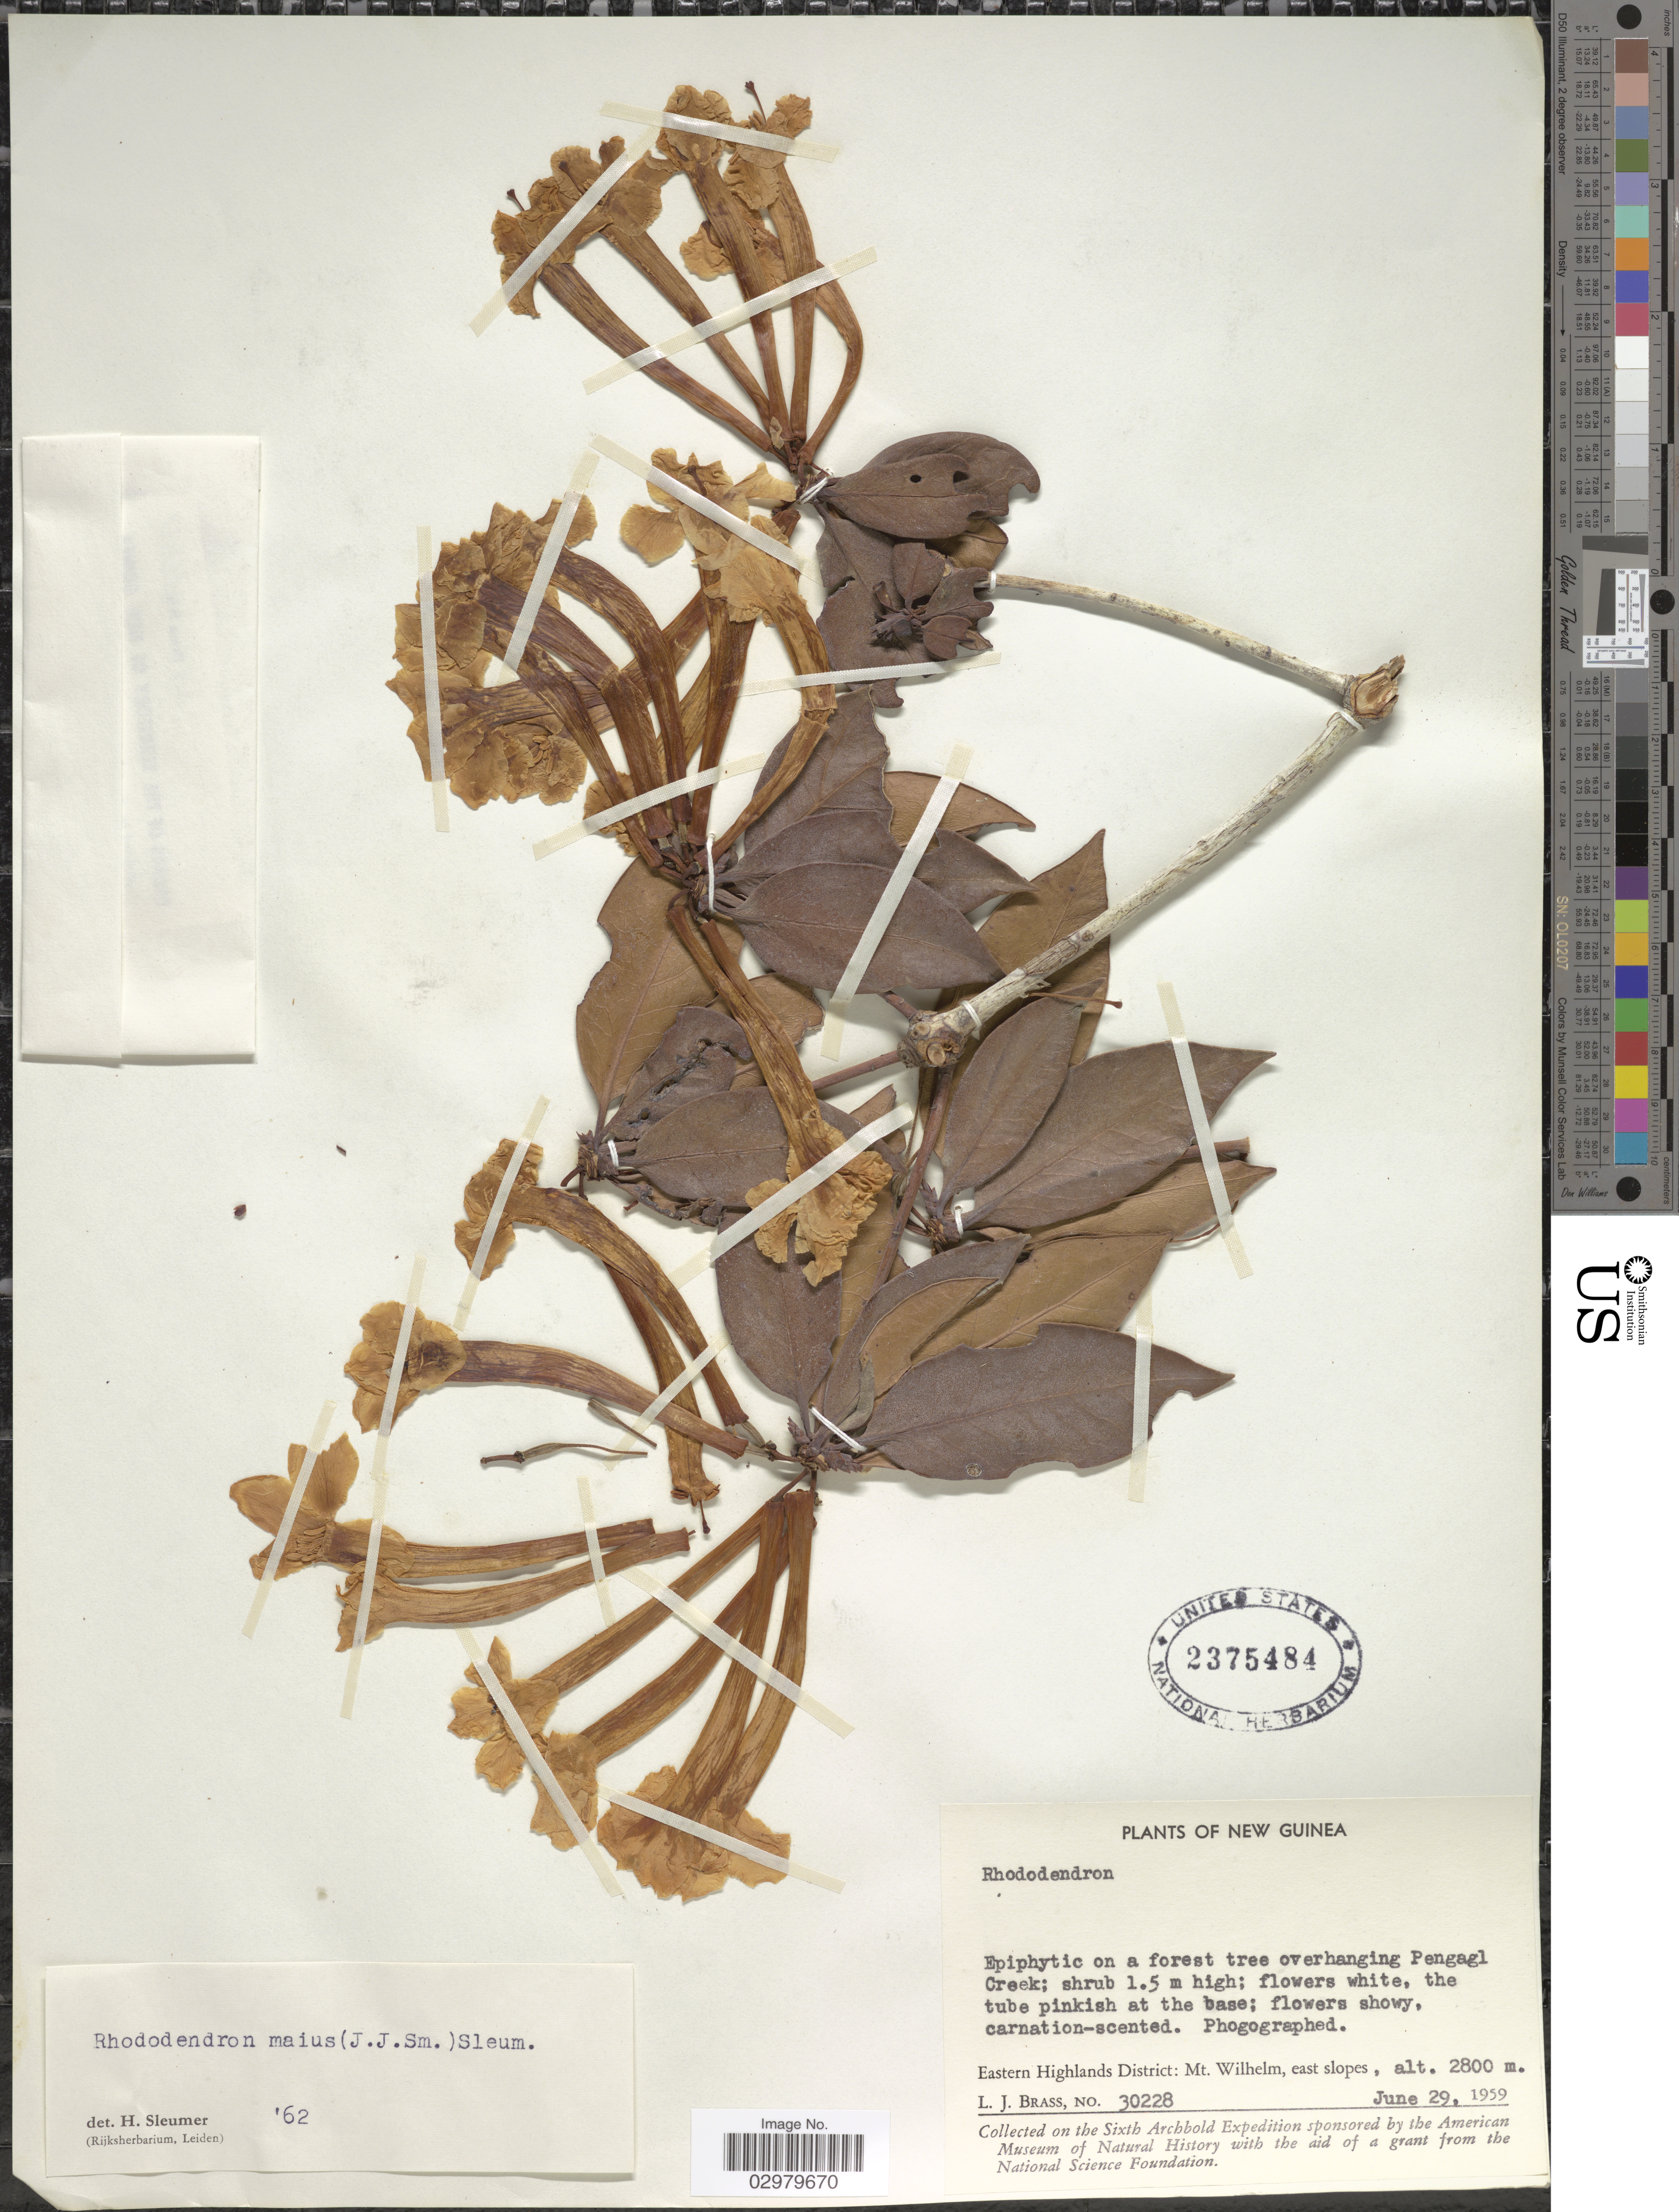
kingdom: Plantae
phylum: Tracheophyta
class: Magnoliopsida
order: Ericales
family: Ericaceae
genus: Rhododendron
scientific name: Rhododendron maius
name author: (J.J. Sm.) Sleumer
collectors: L. J. Brass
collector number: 30228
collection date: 1959-06-29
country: Papua New Guinea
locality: New Guinea. Eastern Highlands District: Mt. Wilhelm, east slopes.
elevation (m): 2800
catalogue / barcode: US 2375484